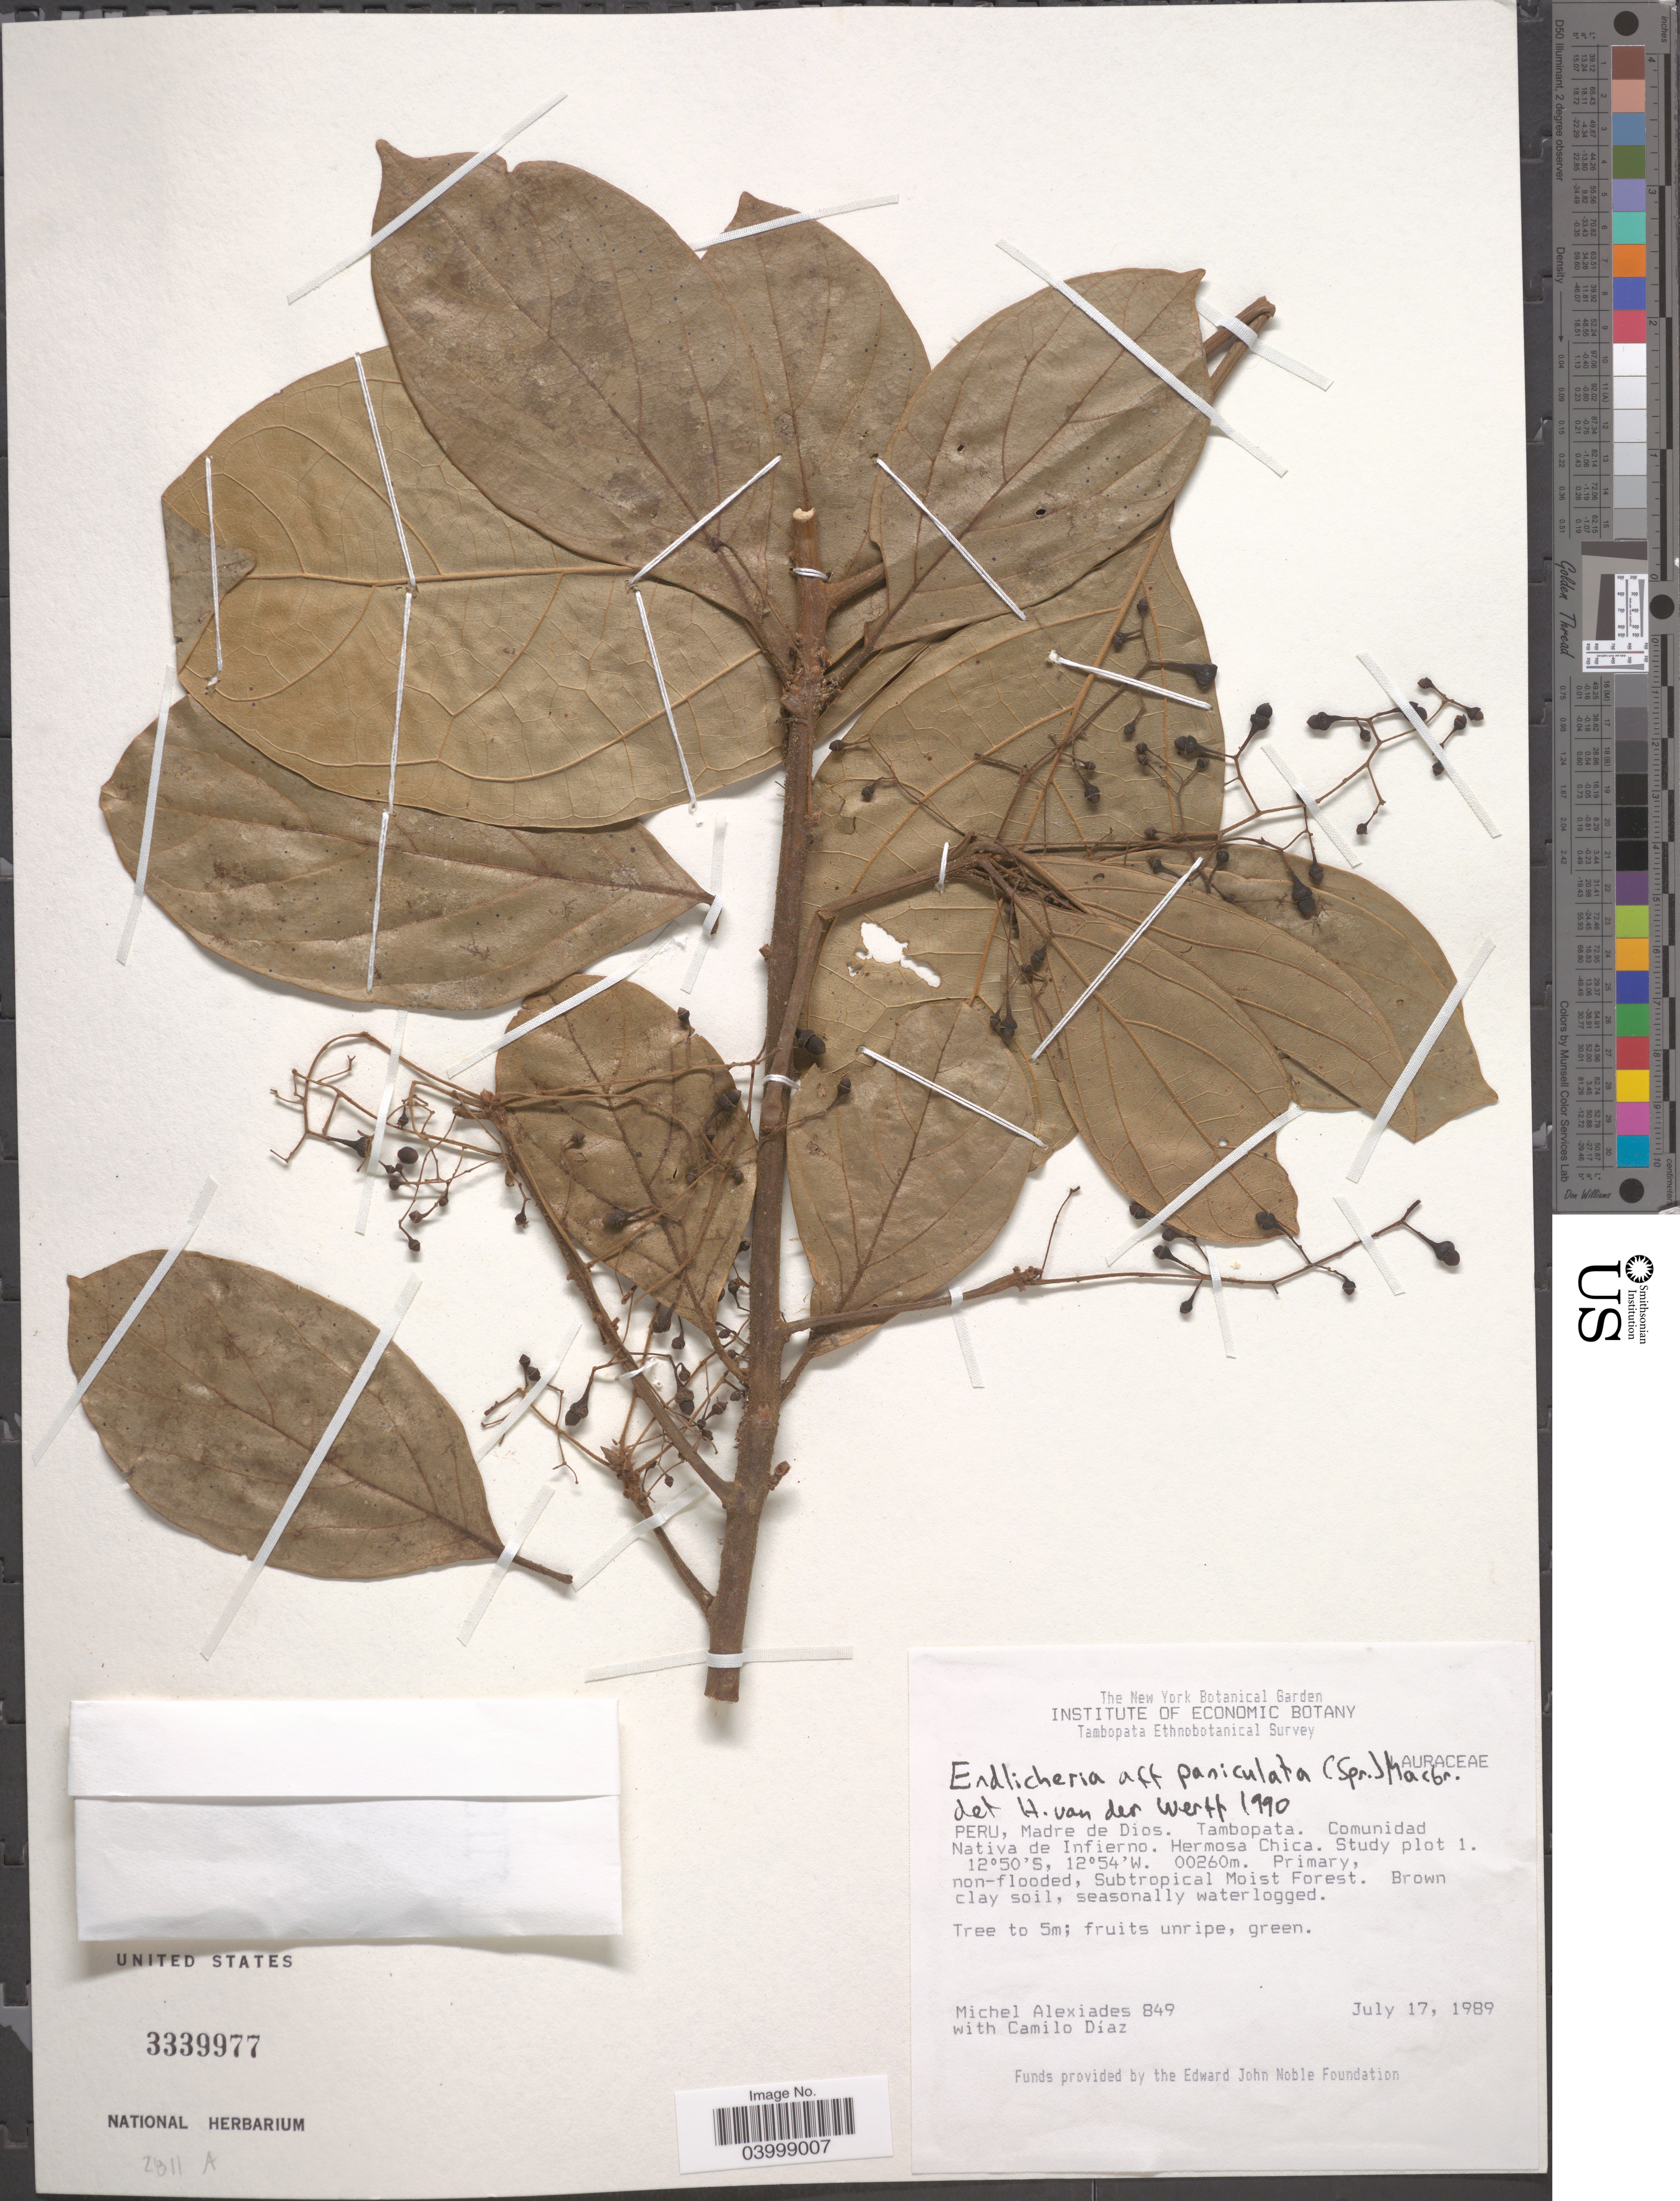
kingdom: Plantae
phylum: Tracheophyta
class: Magnoliopsida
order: Laurales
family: Lauraceae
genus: Endlicheria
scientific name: Endlicheria paniculata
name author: (Spreng.) J.F. Macbr.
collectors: M. Alexiades & C. Díaz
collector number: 849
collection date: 1989-07-17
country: Peru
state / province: Madre de Dios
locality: Tambopata. Comunidad Nativa de Infierno. Hermosa Chica. Study plot 1.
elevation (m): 260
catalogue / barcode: US 3339977